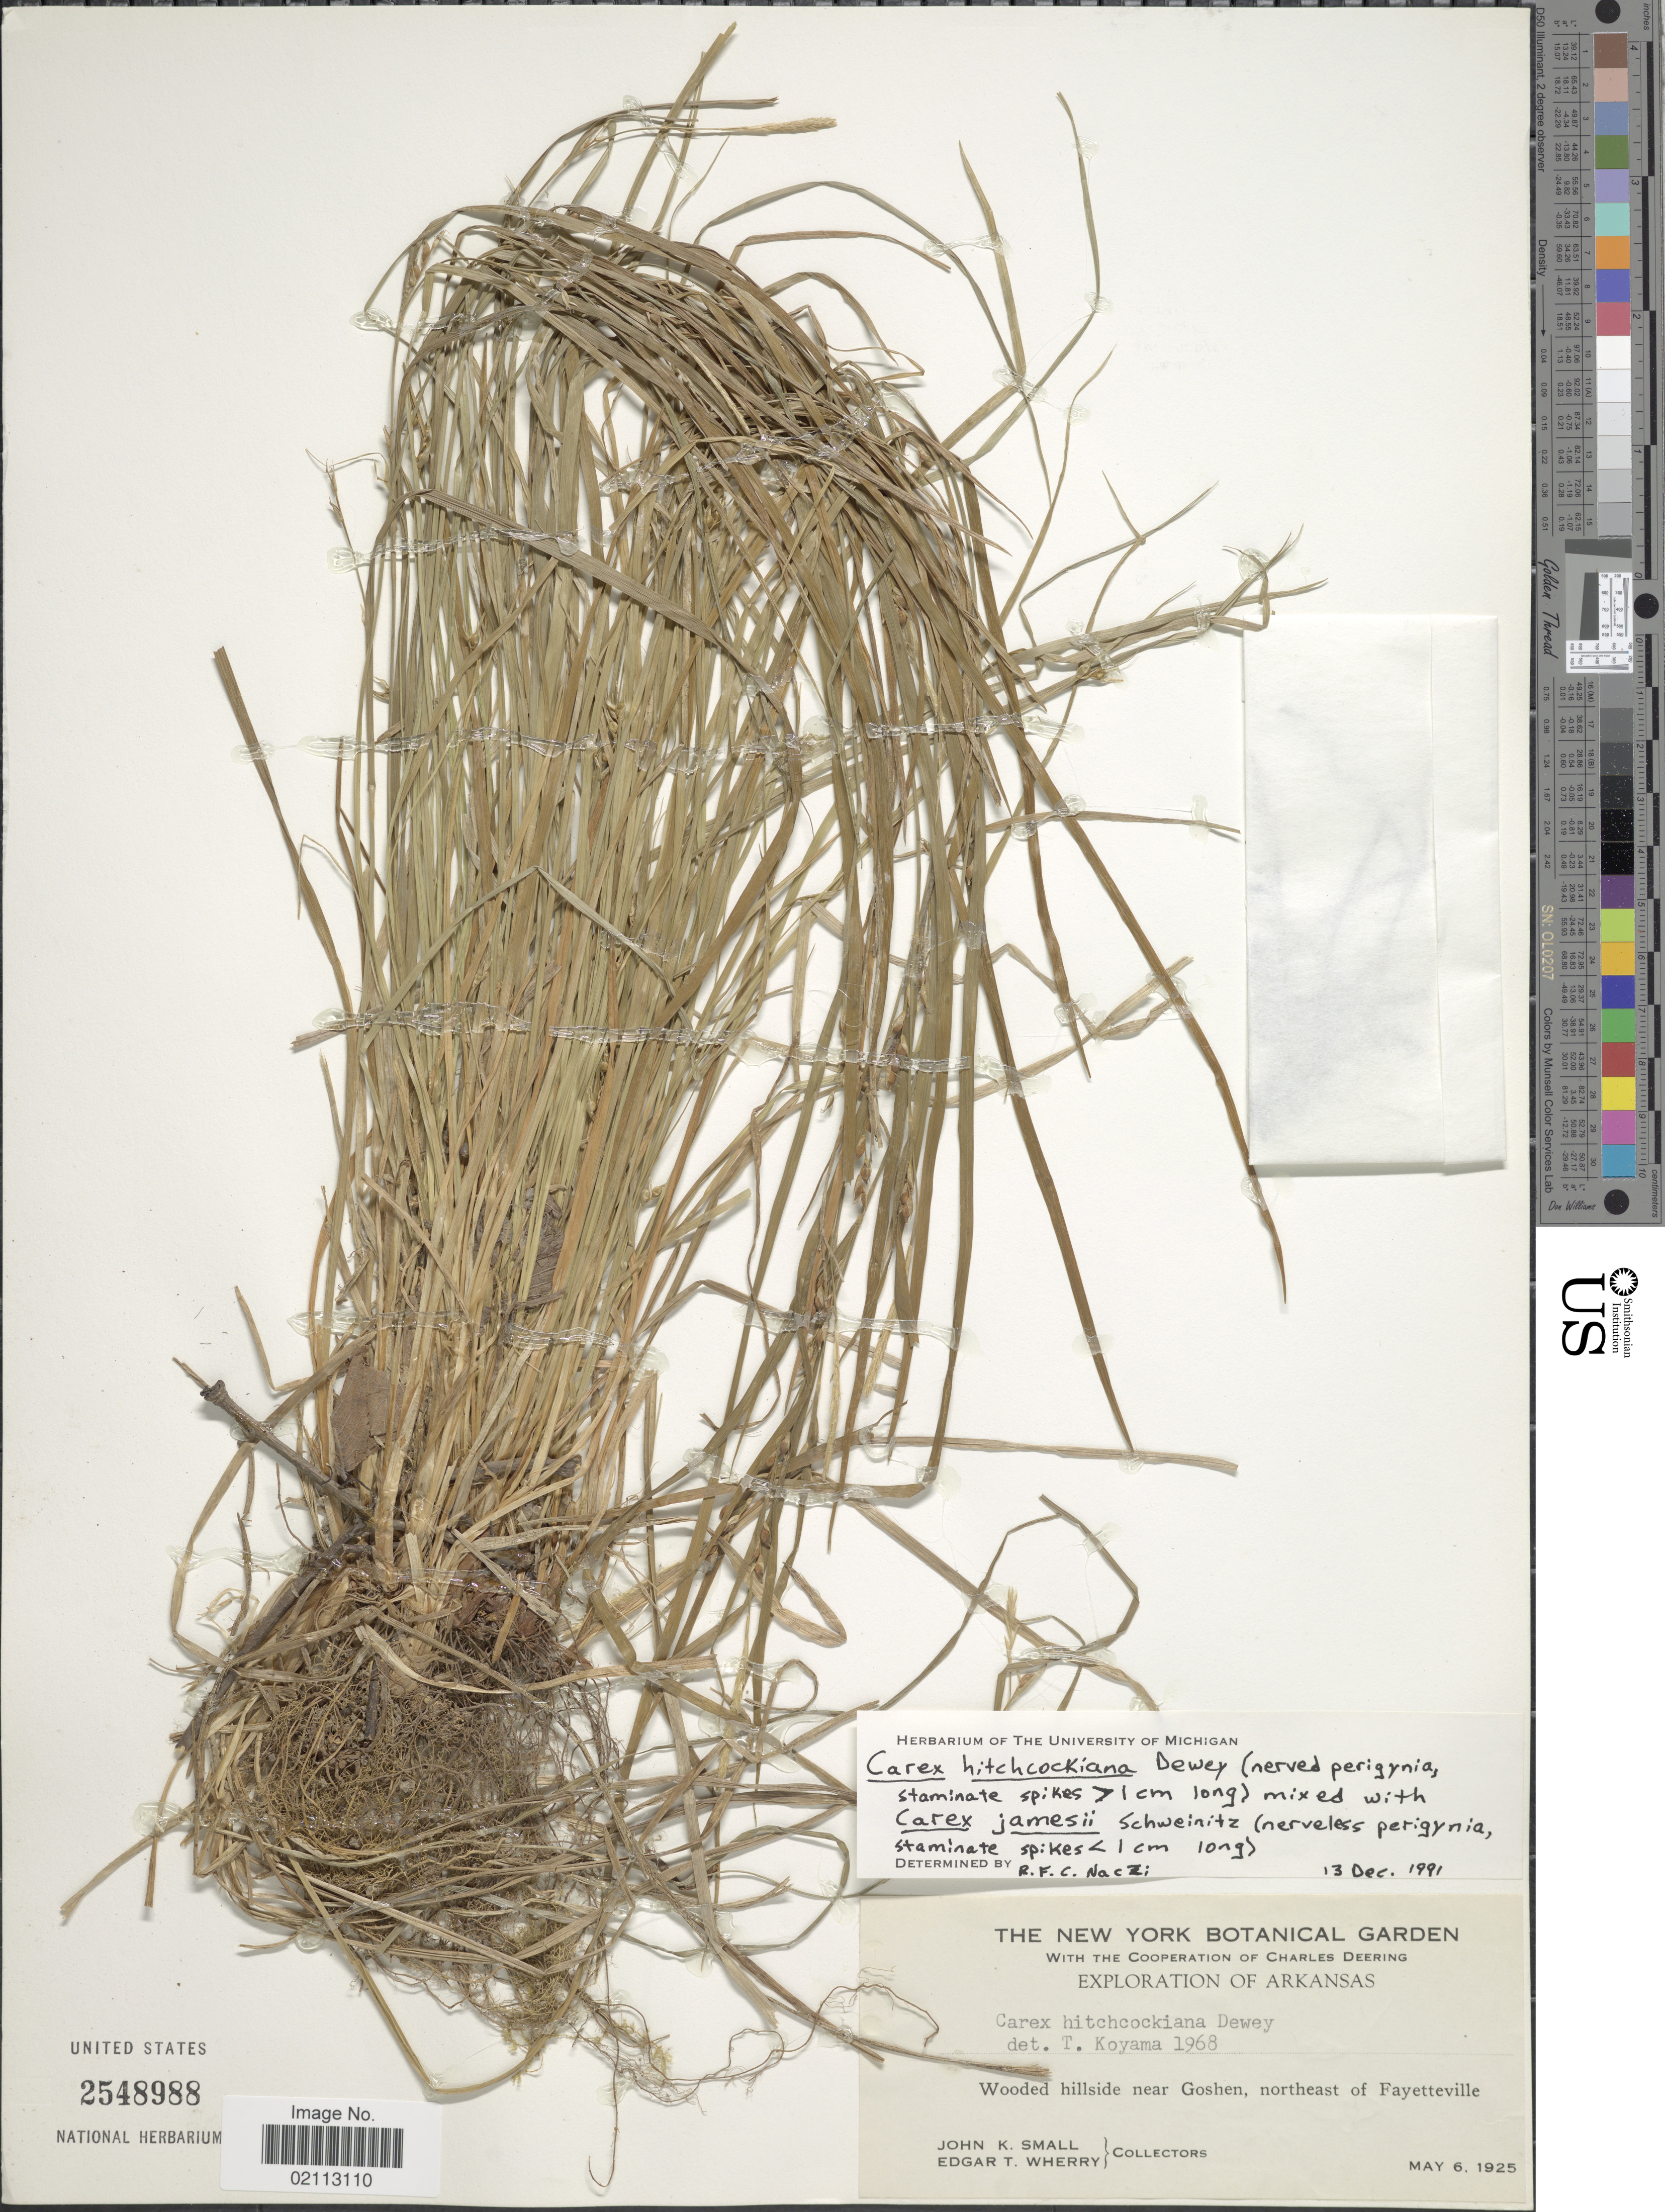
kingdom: Plantae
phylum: Tracheophyta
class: Liliopsida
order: Poales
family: Cyperaceae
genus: Carex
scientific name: Carex hitchcockiana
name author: Dewey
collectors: J. K. Small & E. T. Wherry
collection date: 1925-05-06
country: United States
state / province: Arkansas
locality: Wooded hillside near Goshen, northeast of Fayetteville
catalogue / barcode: US 2548988